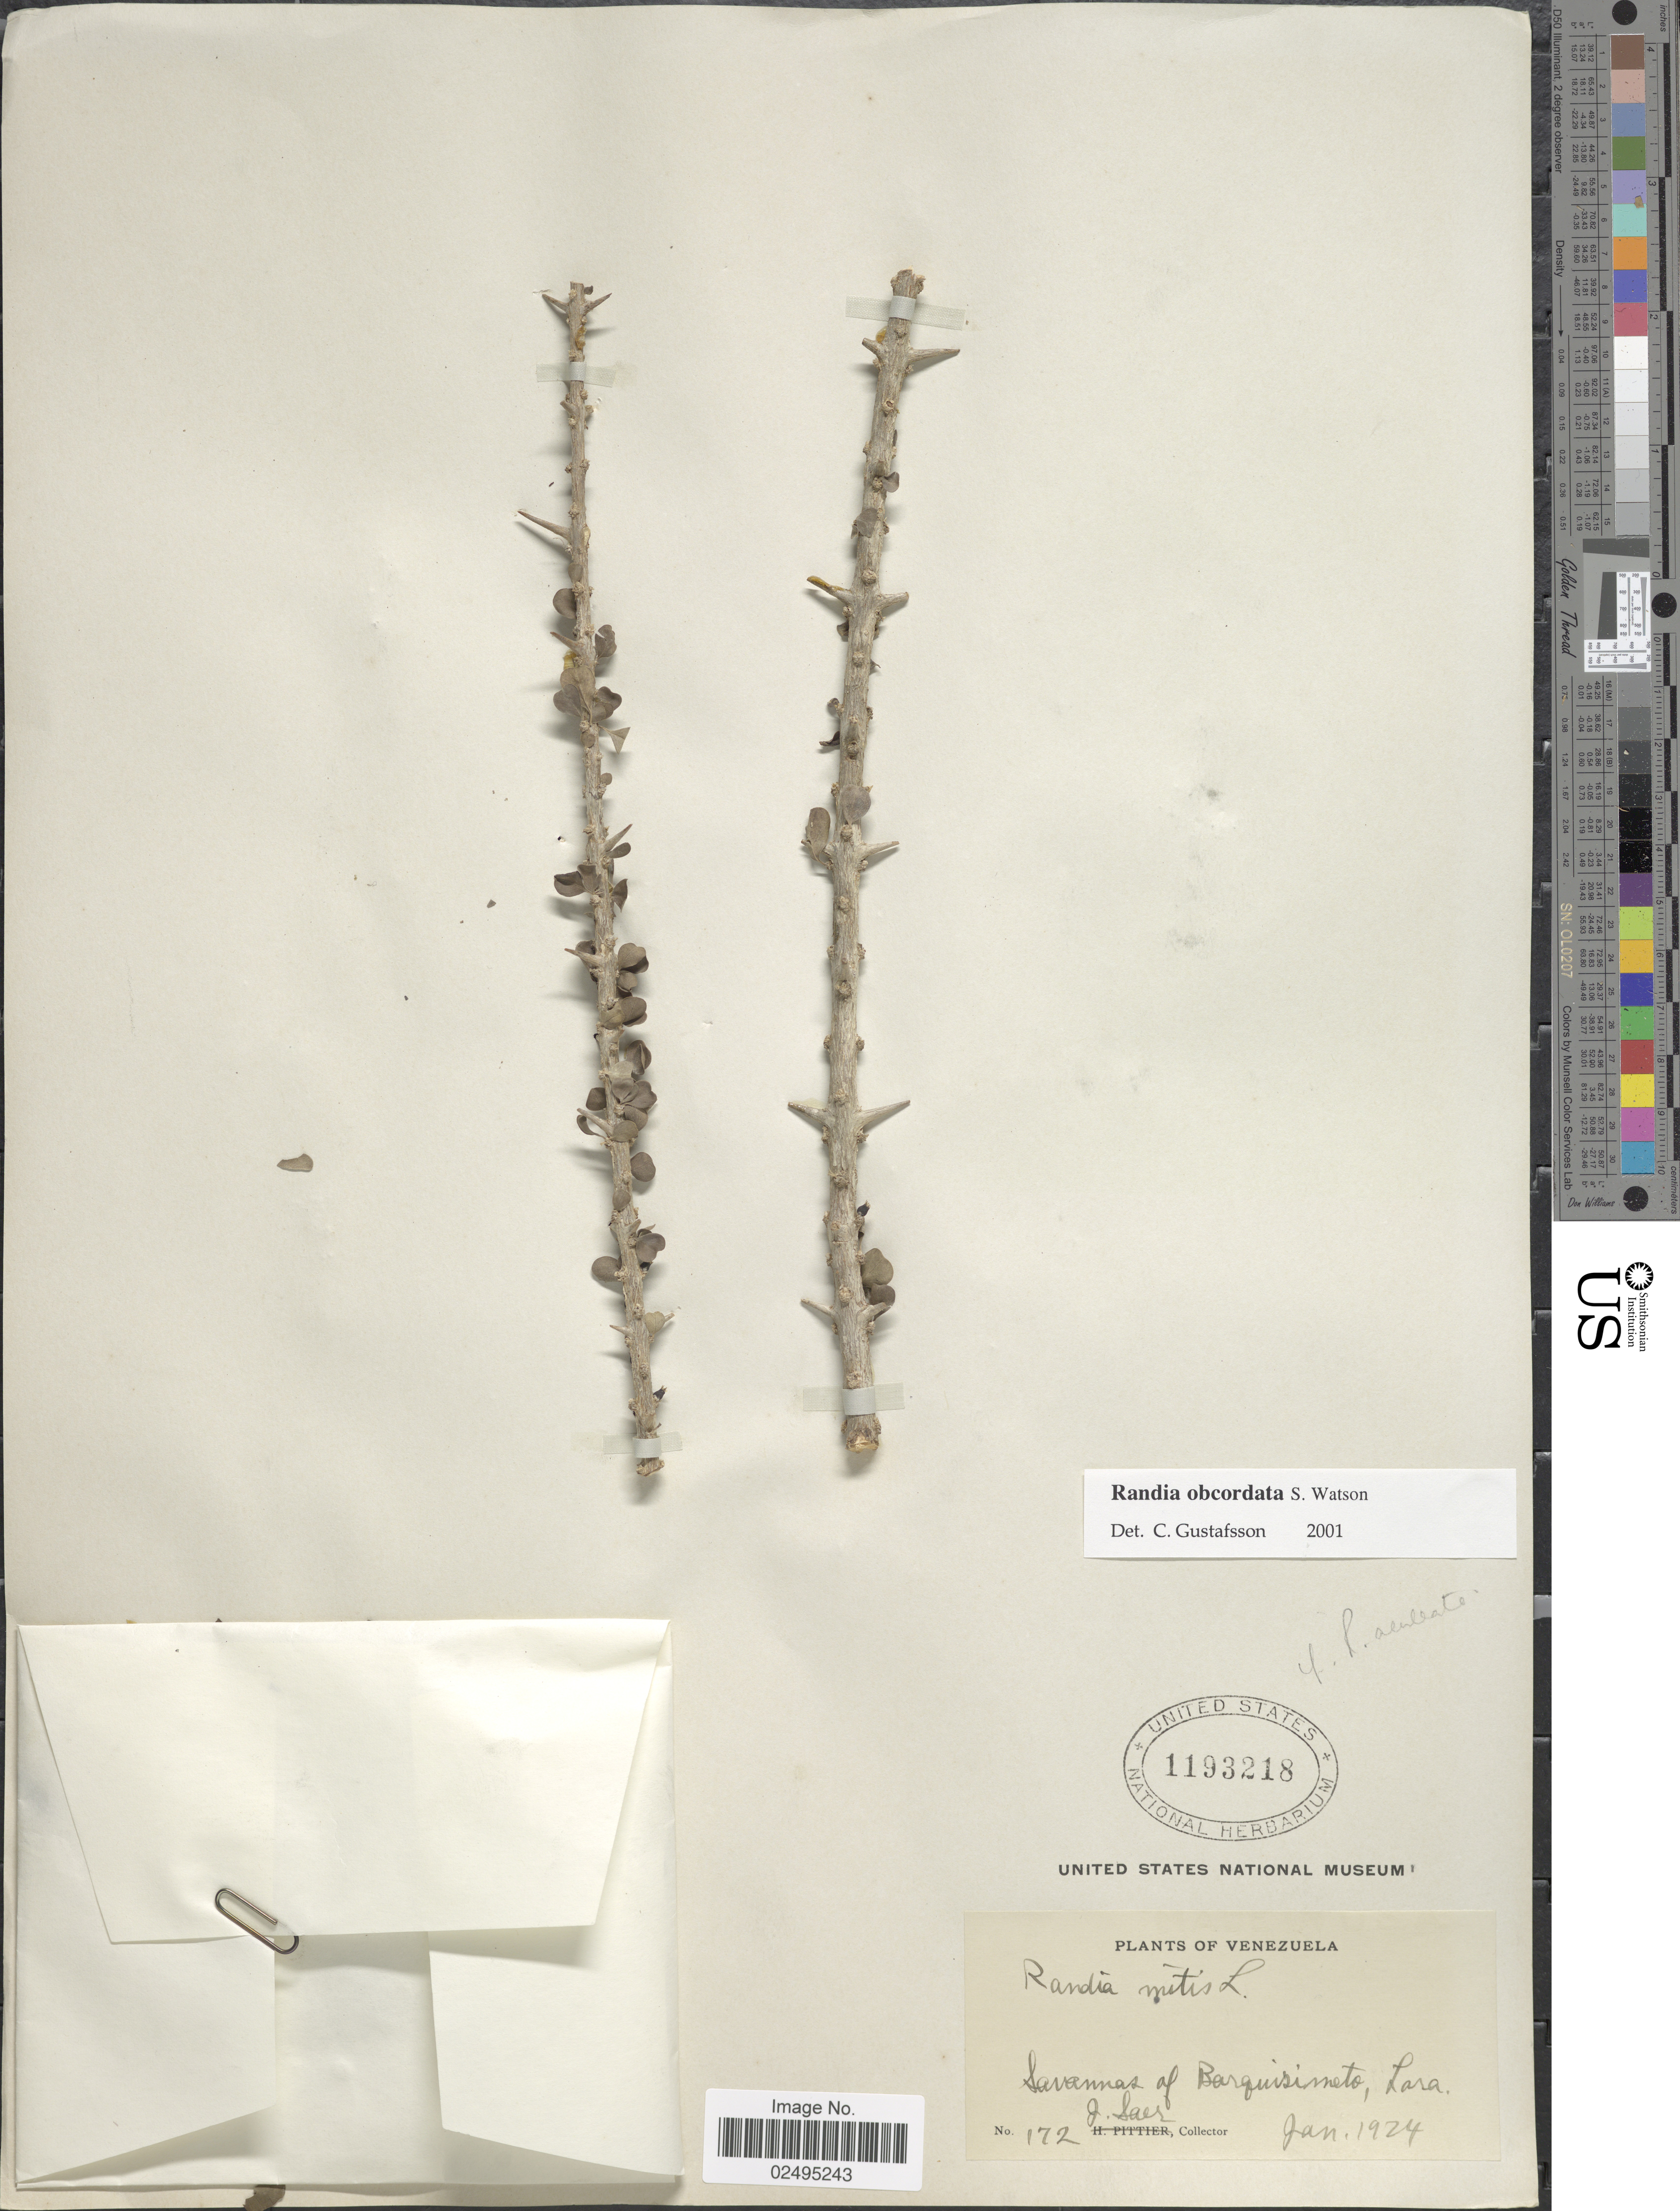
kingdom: Plantae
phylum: Tracheophyta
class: Magnoliopsida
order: Gentianales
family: Rubiaceae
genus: Randia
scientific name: Randia obcordata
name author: S. Watson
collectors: J. Saer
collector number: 172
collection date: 1924-01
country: Venezuela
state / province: Lara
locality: Savannas of Barguisimeto, Lara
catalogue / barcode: US 1193218